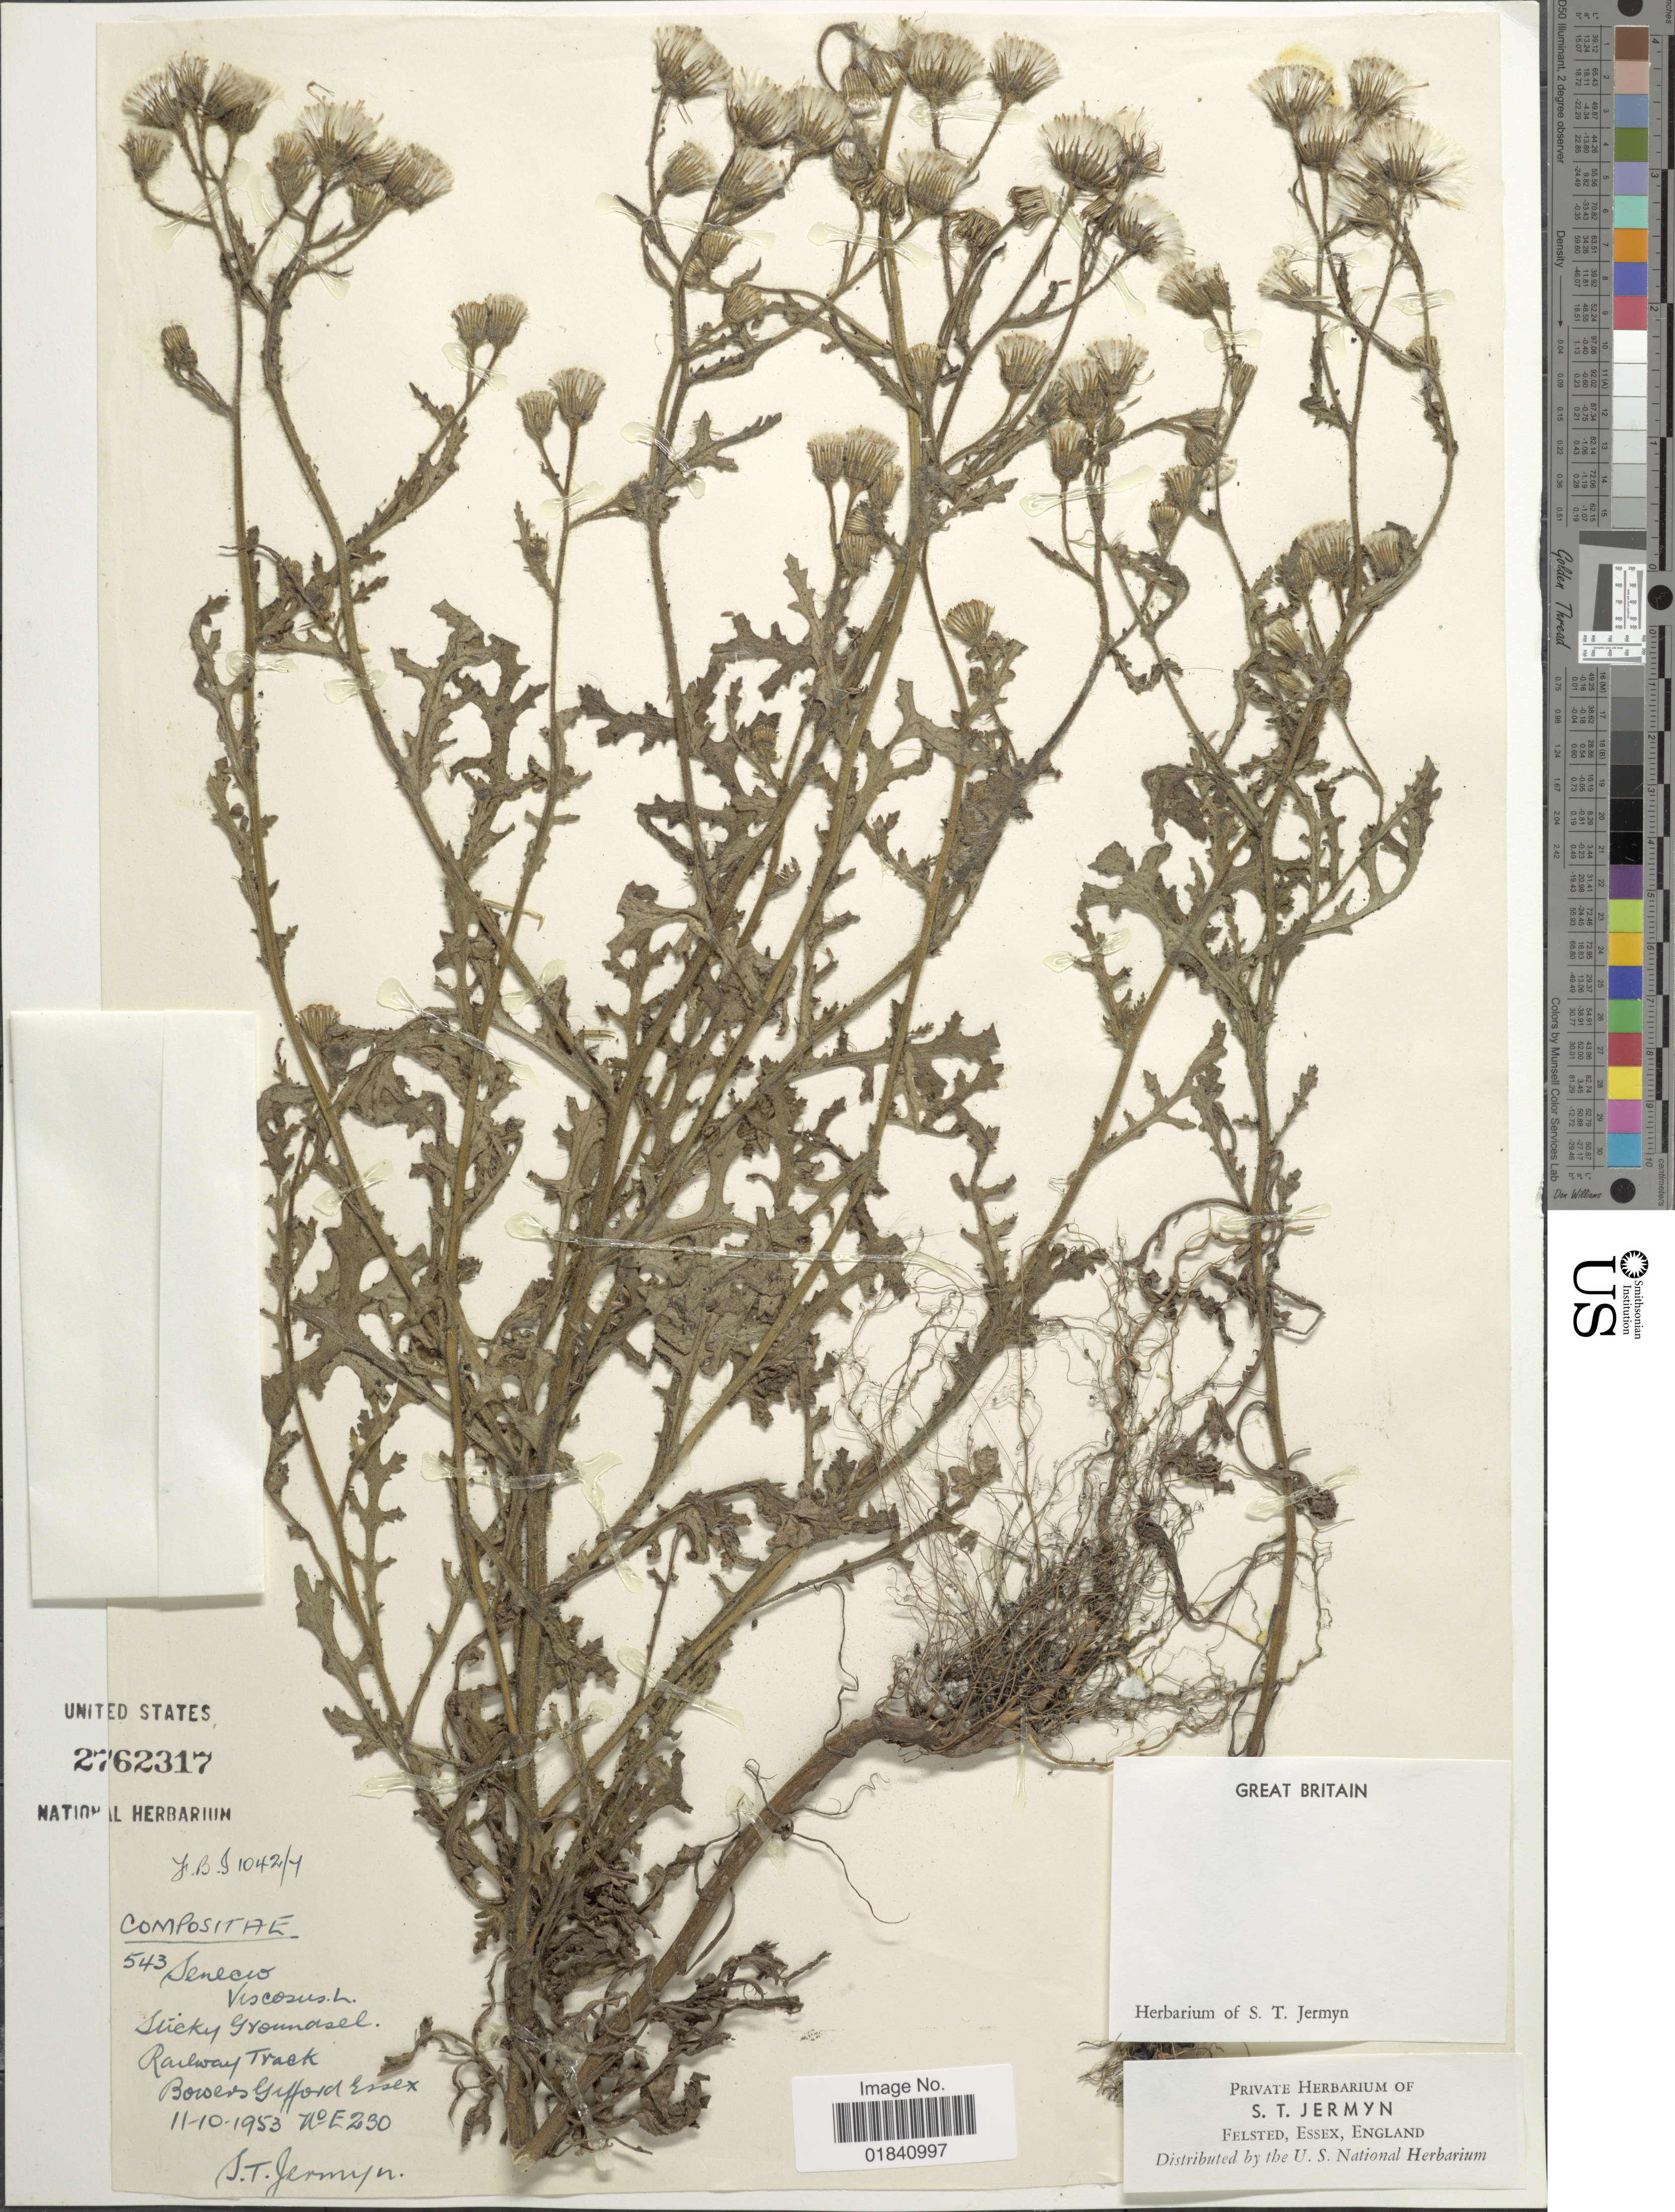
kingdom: Plantae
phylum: Tracheophyta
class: Magnoliopsida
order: Asterales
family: Asteraceae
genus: Senecio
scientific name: Senecio viscosus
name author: L.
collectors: S. Jermyn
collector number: E230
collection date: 1953-10-11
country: United Kingdom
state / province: England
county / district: Essex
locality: Railway Track. Bowers Gifford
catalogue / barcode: US 2762317